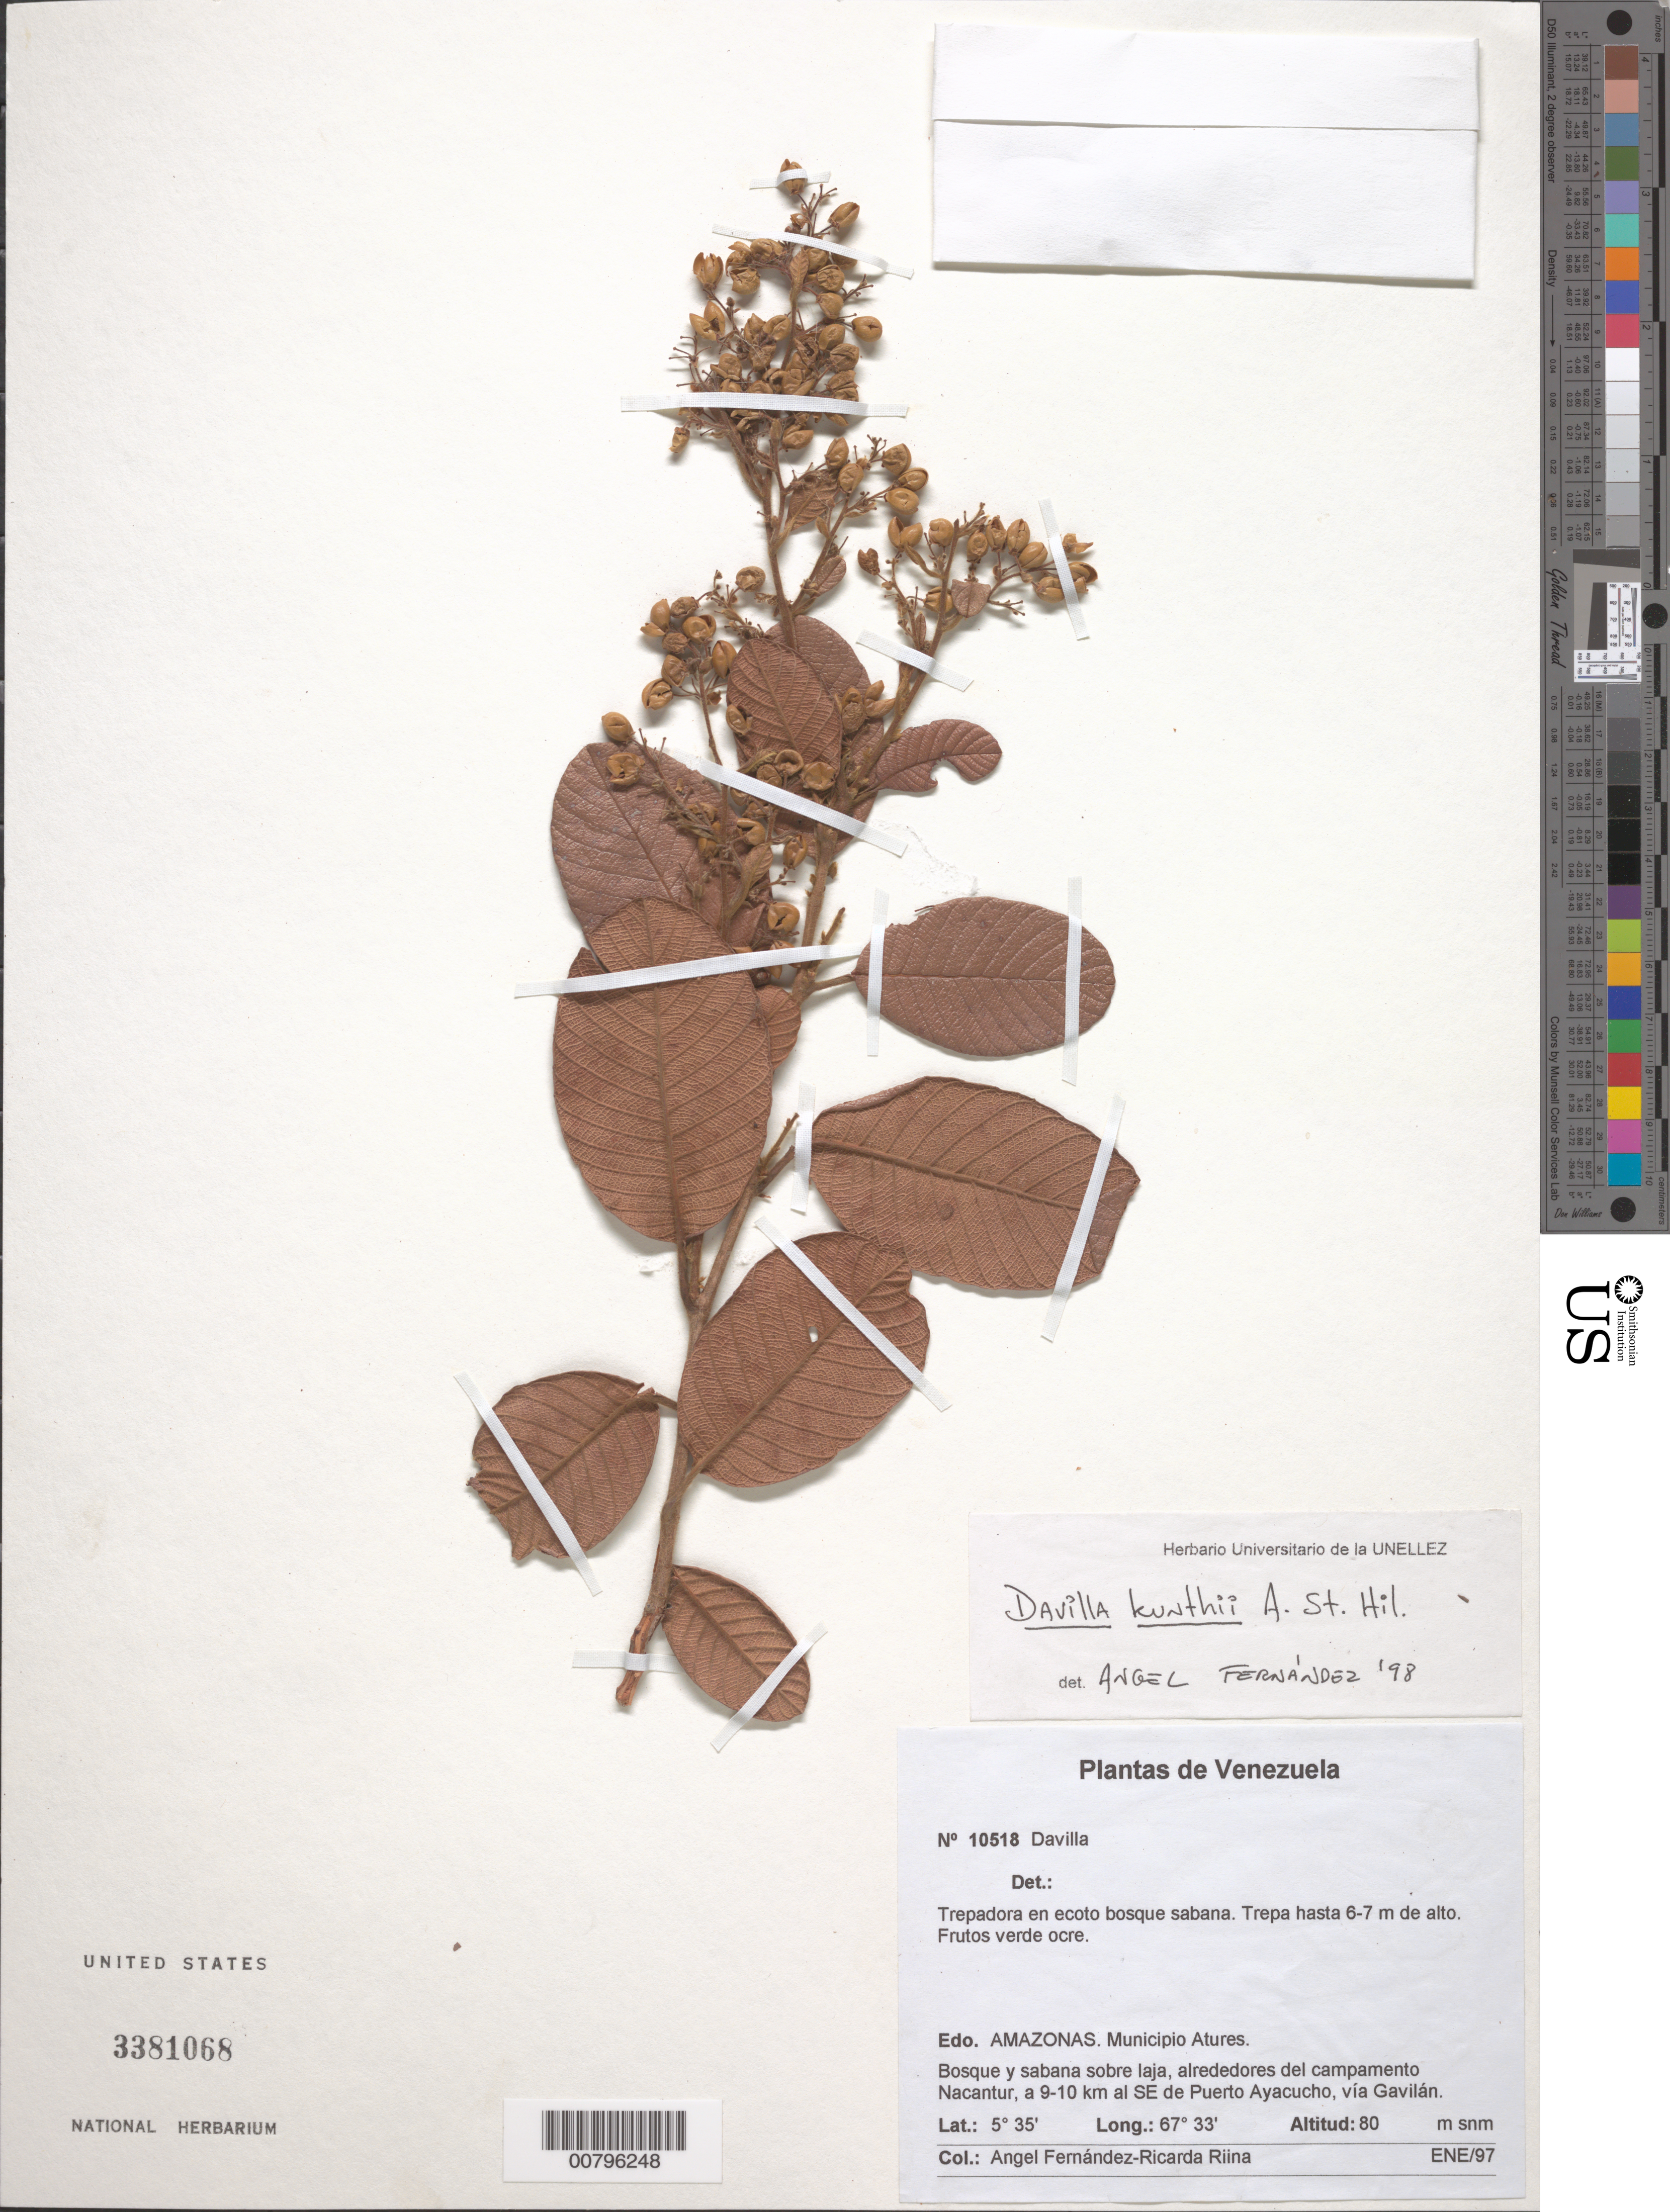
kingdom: Plantae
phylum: Tracheophyta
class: Magnoliopsida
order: Dilleniales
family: Dilleniaceae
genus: Davilla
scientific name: Davilla kunthii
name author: A. St.-Hil.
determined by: Fernández, A.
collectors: A. Fernández & R. Riina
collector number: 10518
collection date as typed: Jan-97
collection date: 1997-01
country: Venezuela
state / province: Amazonas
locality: Mun. Atures, alrededores del campamento Nacantur, 9-10 km SE de Pto. Ayacucho, via Gavilán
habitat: Ecoto bosque sabana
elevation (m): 80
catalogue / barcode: US 3381068